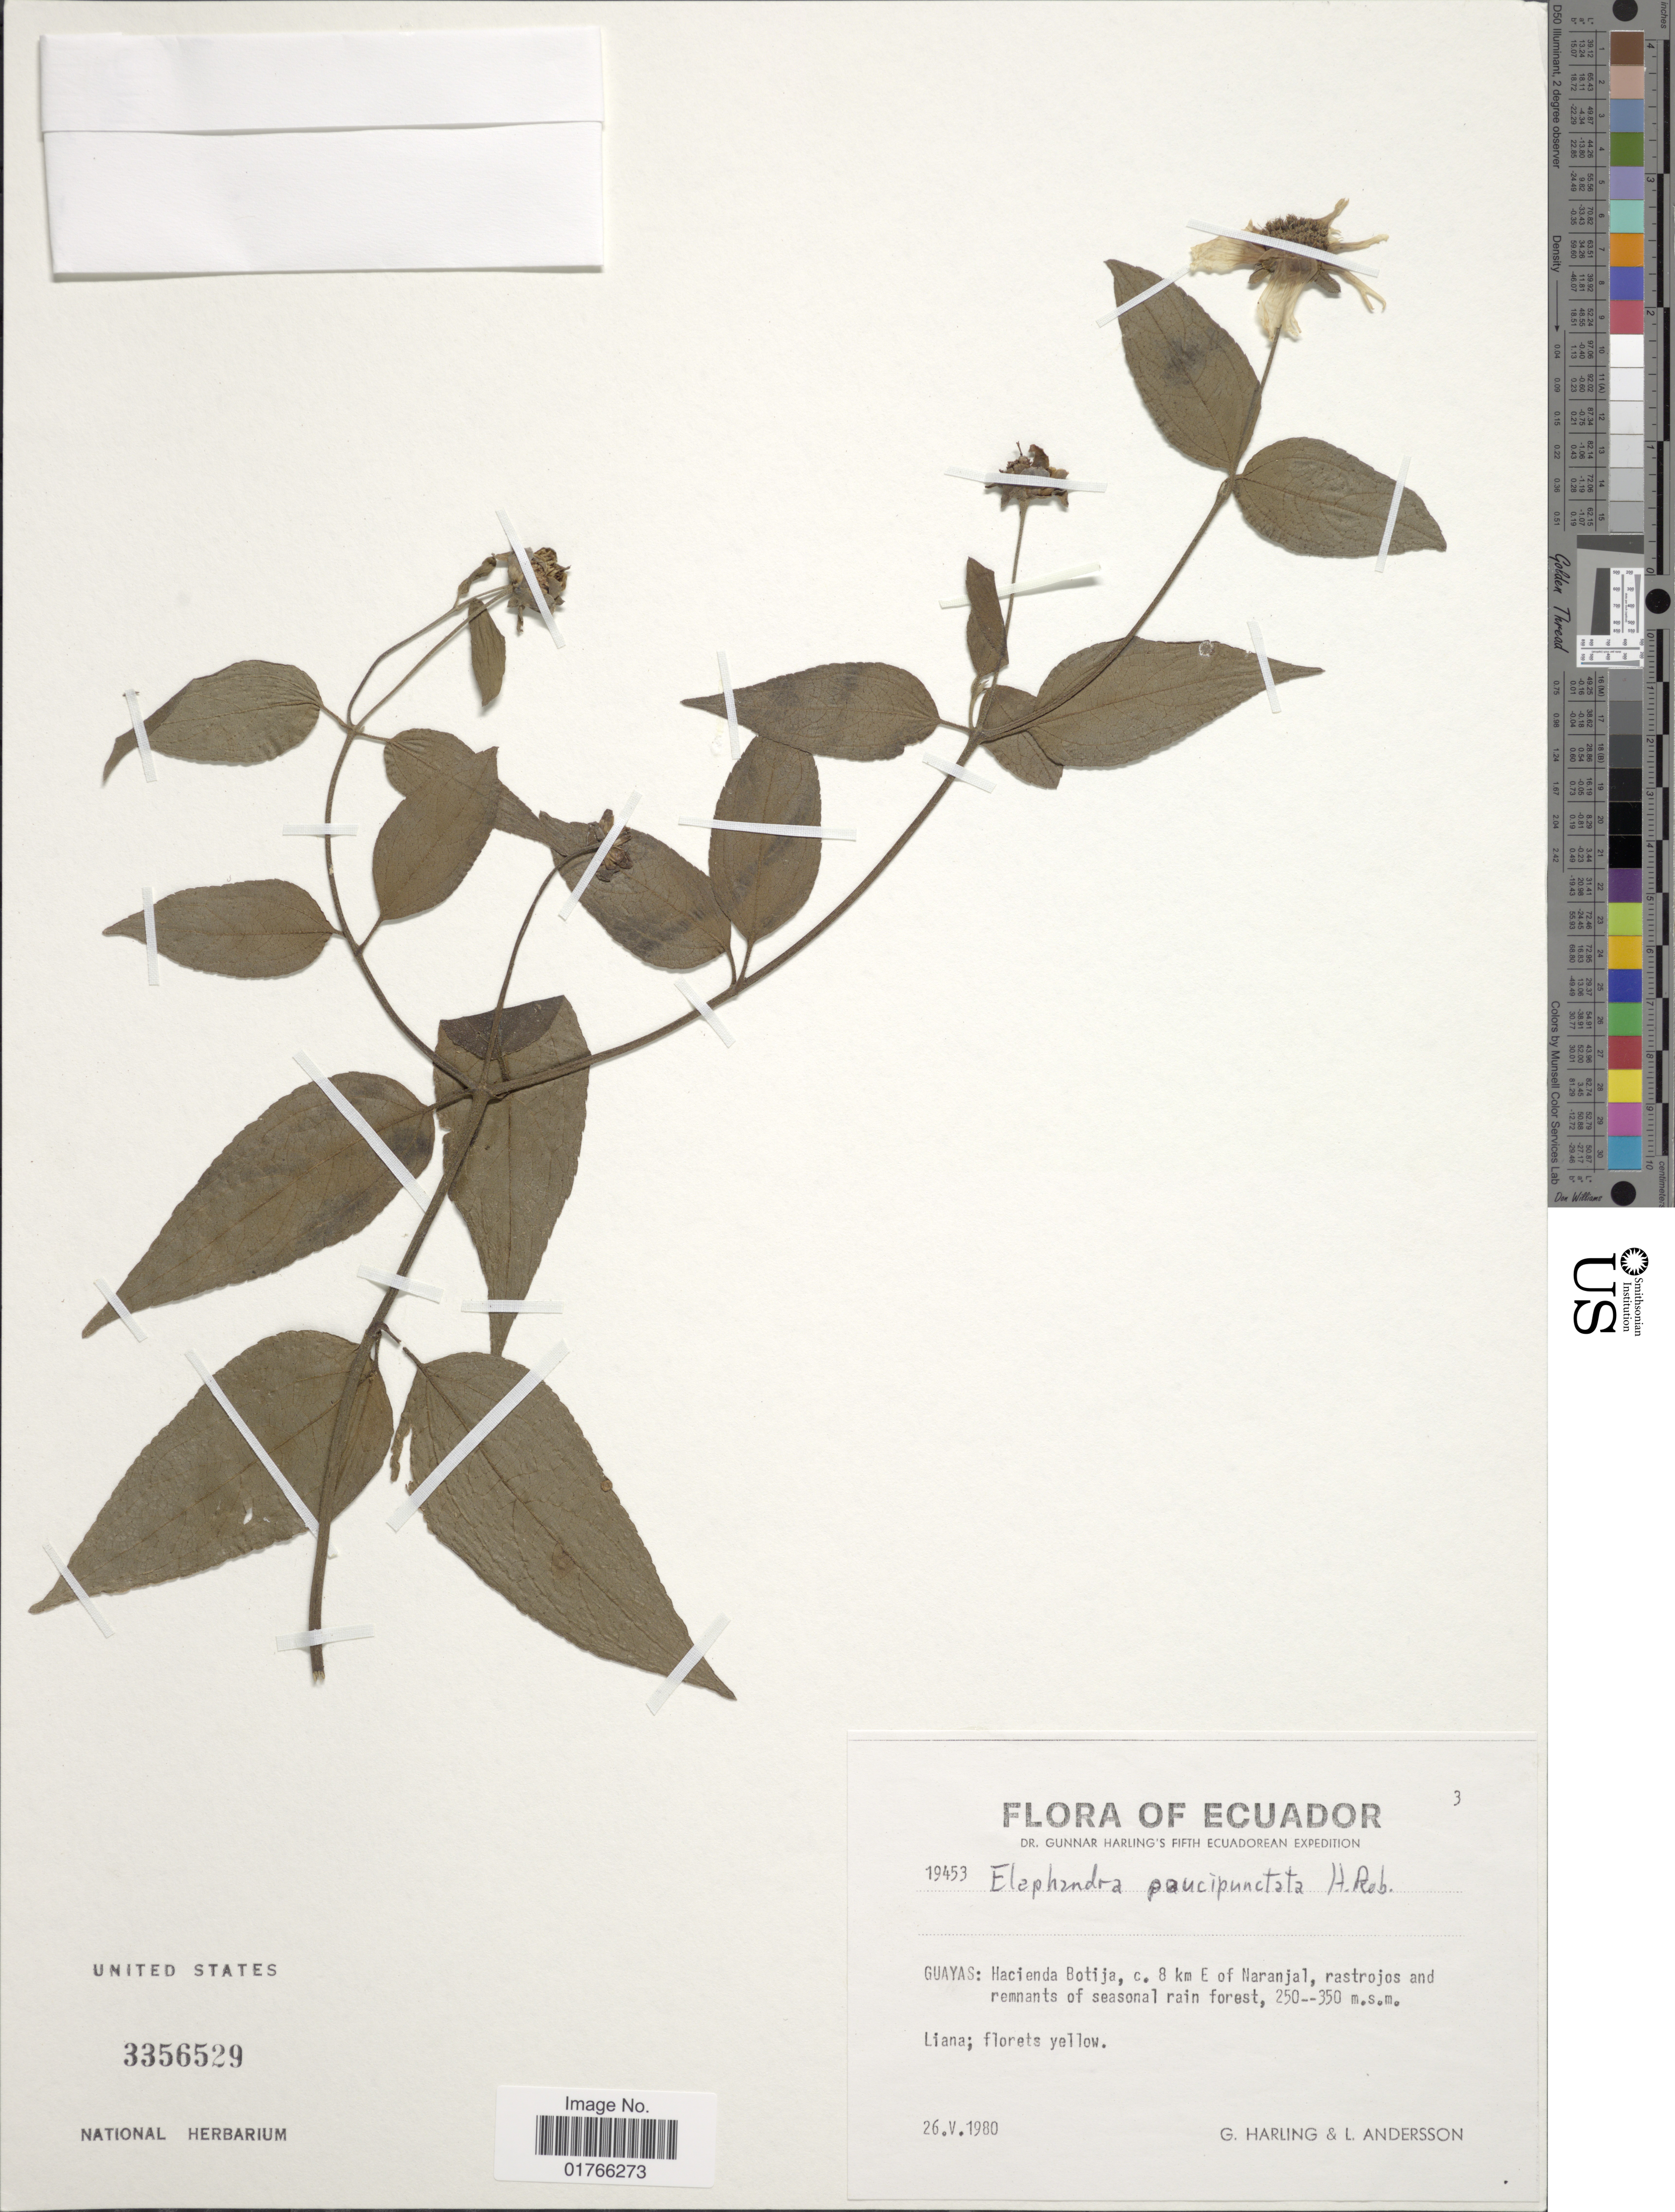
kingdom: Plantae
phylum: Tracheophyta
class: Magnoliopsida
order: Asterales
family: Asteraceae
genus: Elaphandra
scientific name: Elaphandra paucipunctata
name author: H. Rob.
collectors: G. Harling & L. Andersson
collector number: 19453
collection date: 1980-05-26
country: Ecuador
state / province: Guayas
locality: Hacienda Botija, c. 8 km E of Naranjal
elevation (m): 250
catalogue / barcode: US 3356529